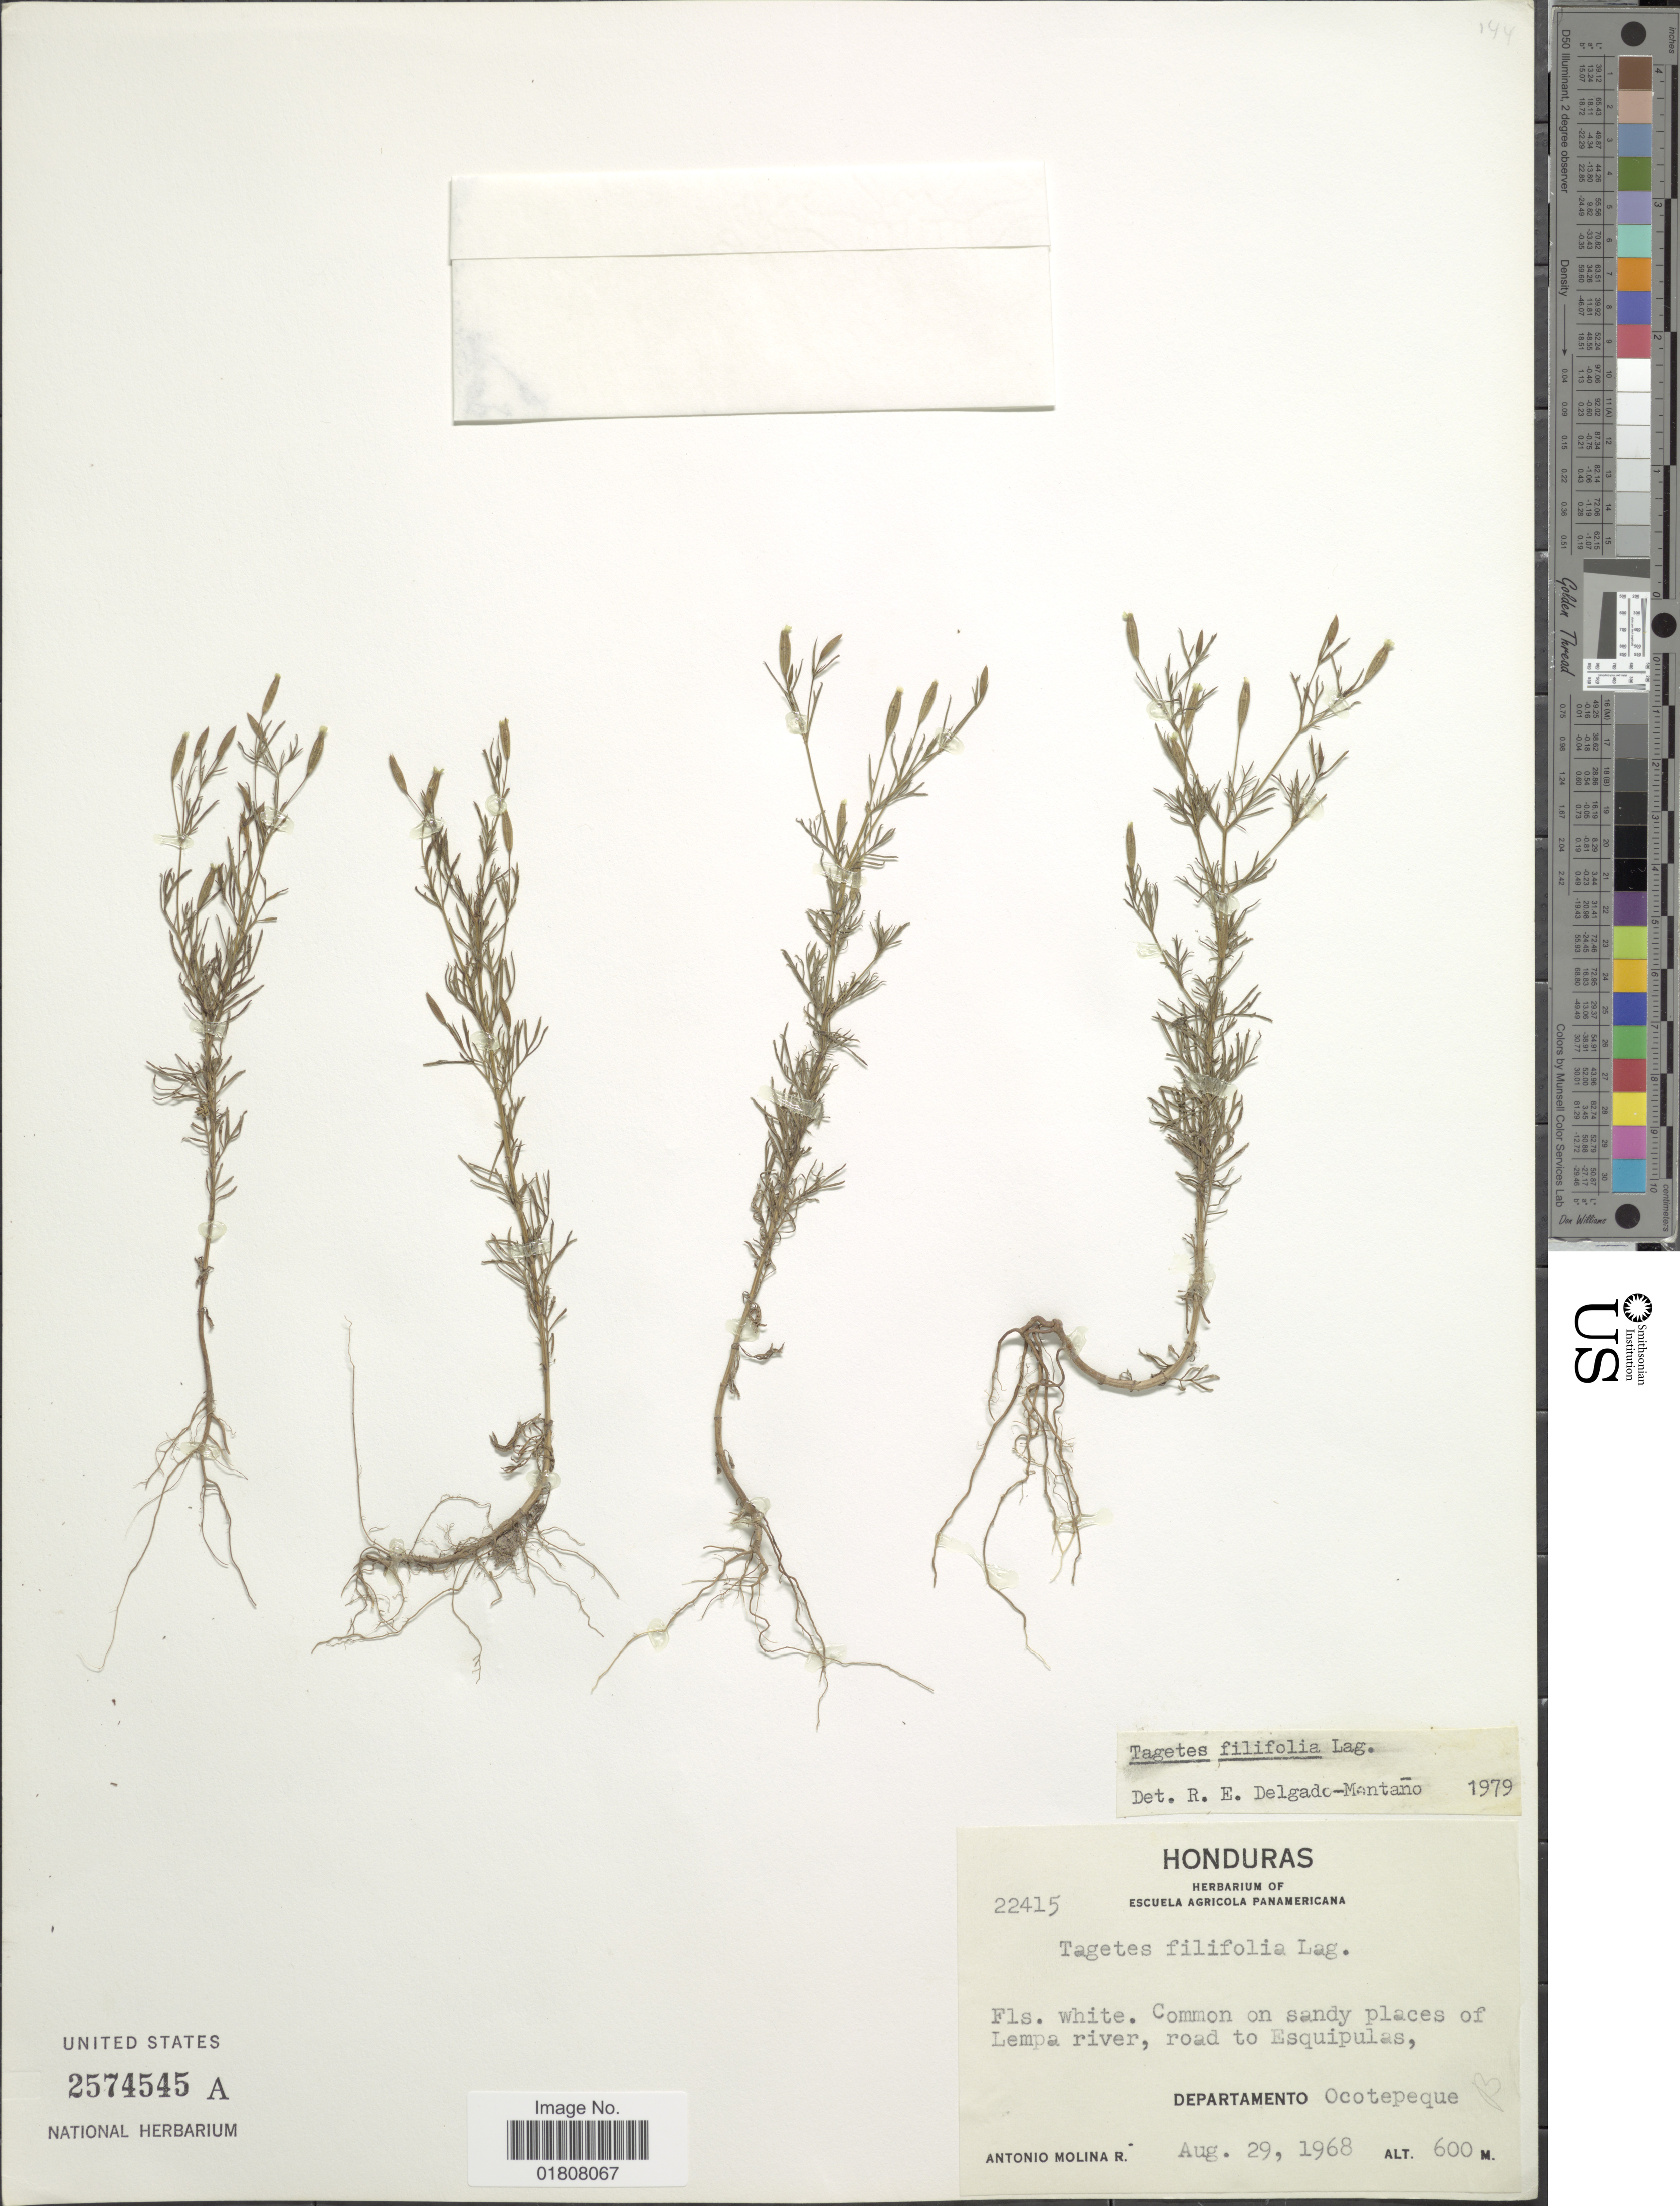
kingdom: Plantae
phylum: Tracheophyta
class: Magnoliopsida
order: Asterales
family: Asteraceae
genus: Tagetes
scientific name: Tagetes filifolia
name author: Lag.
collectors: A. Molina R.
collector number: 22415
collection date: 1968-08-29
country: Honduras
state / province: Ocotepeque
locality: Lempa river, road to Esquipulas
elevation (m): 600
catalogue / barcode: US 2574545A